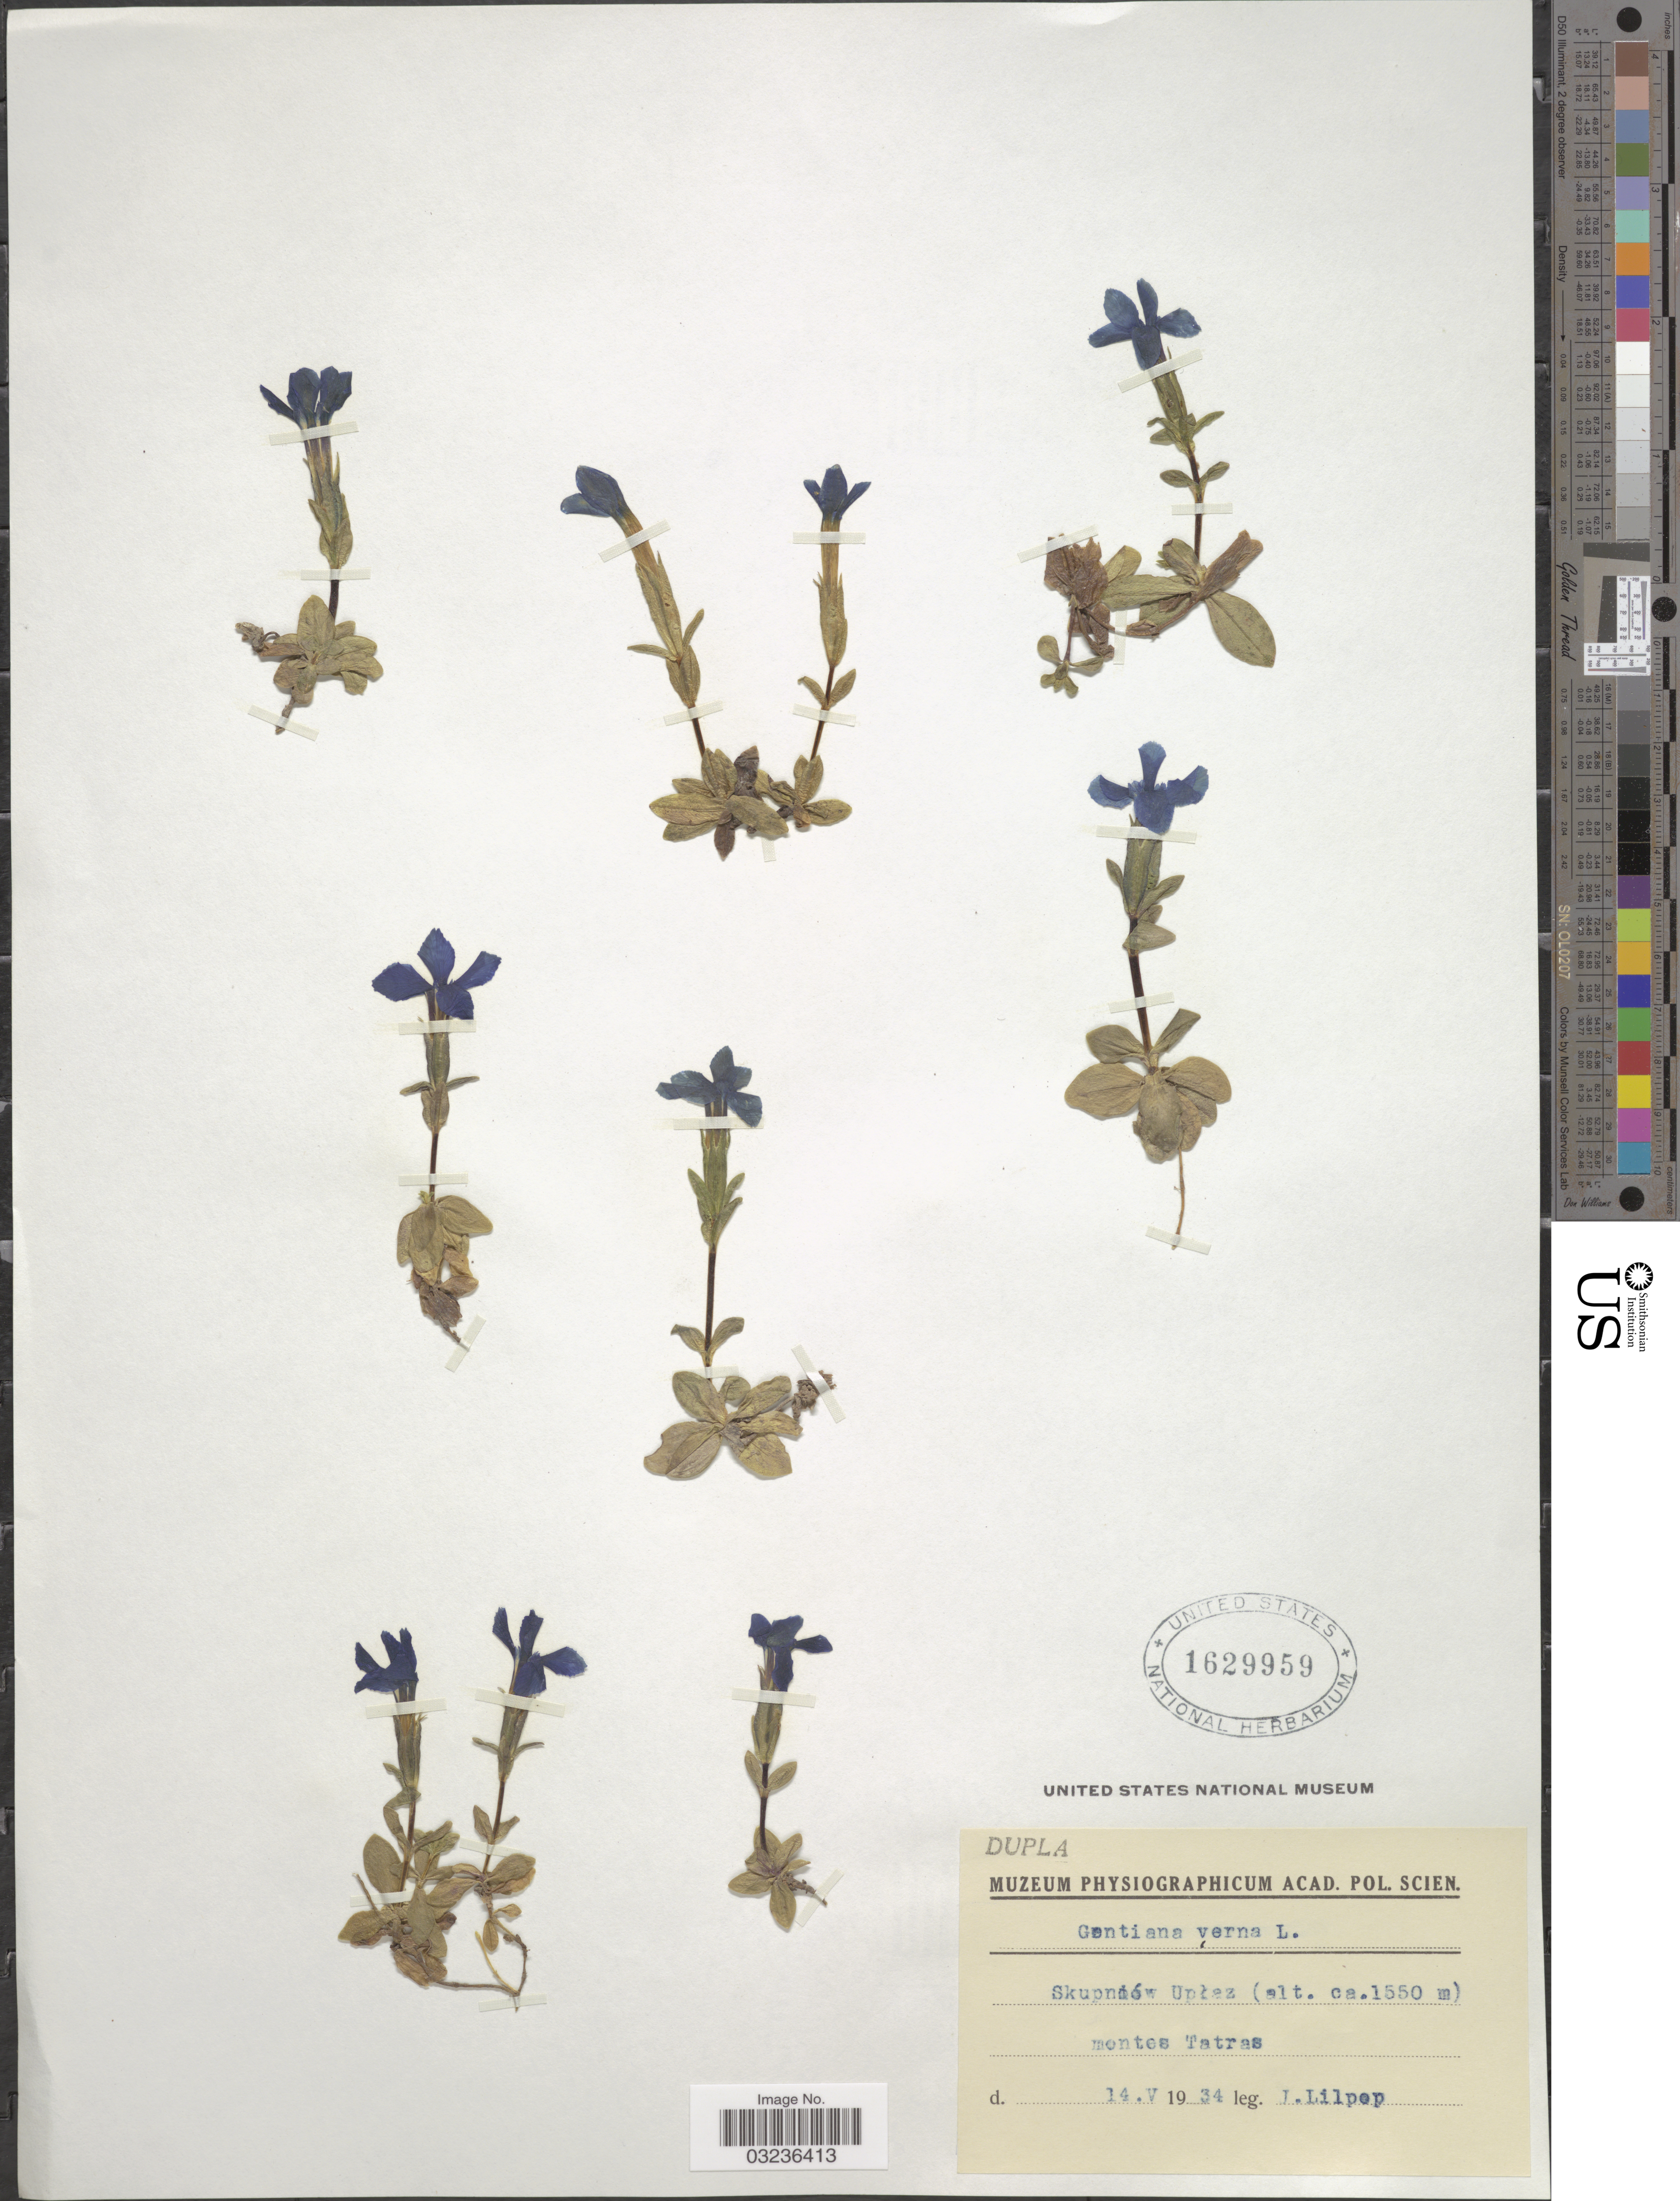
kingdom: Plantae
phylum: Tracheophyta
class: Magnoliopsida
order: Gentianales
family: Gentianaceae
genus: Gentiana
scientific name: Gentiana verna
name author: L.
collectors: J. Lilpop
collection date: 1934-05-14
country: Poland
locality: Skupniów Uptaz montes Tatras.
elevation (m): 1550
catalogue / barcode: US 1629959